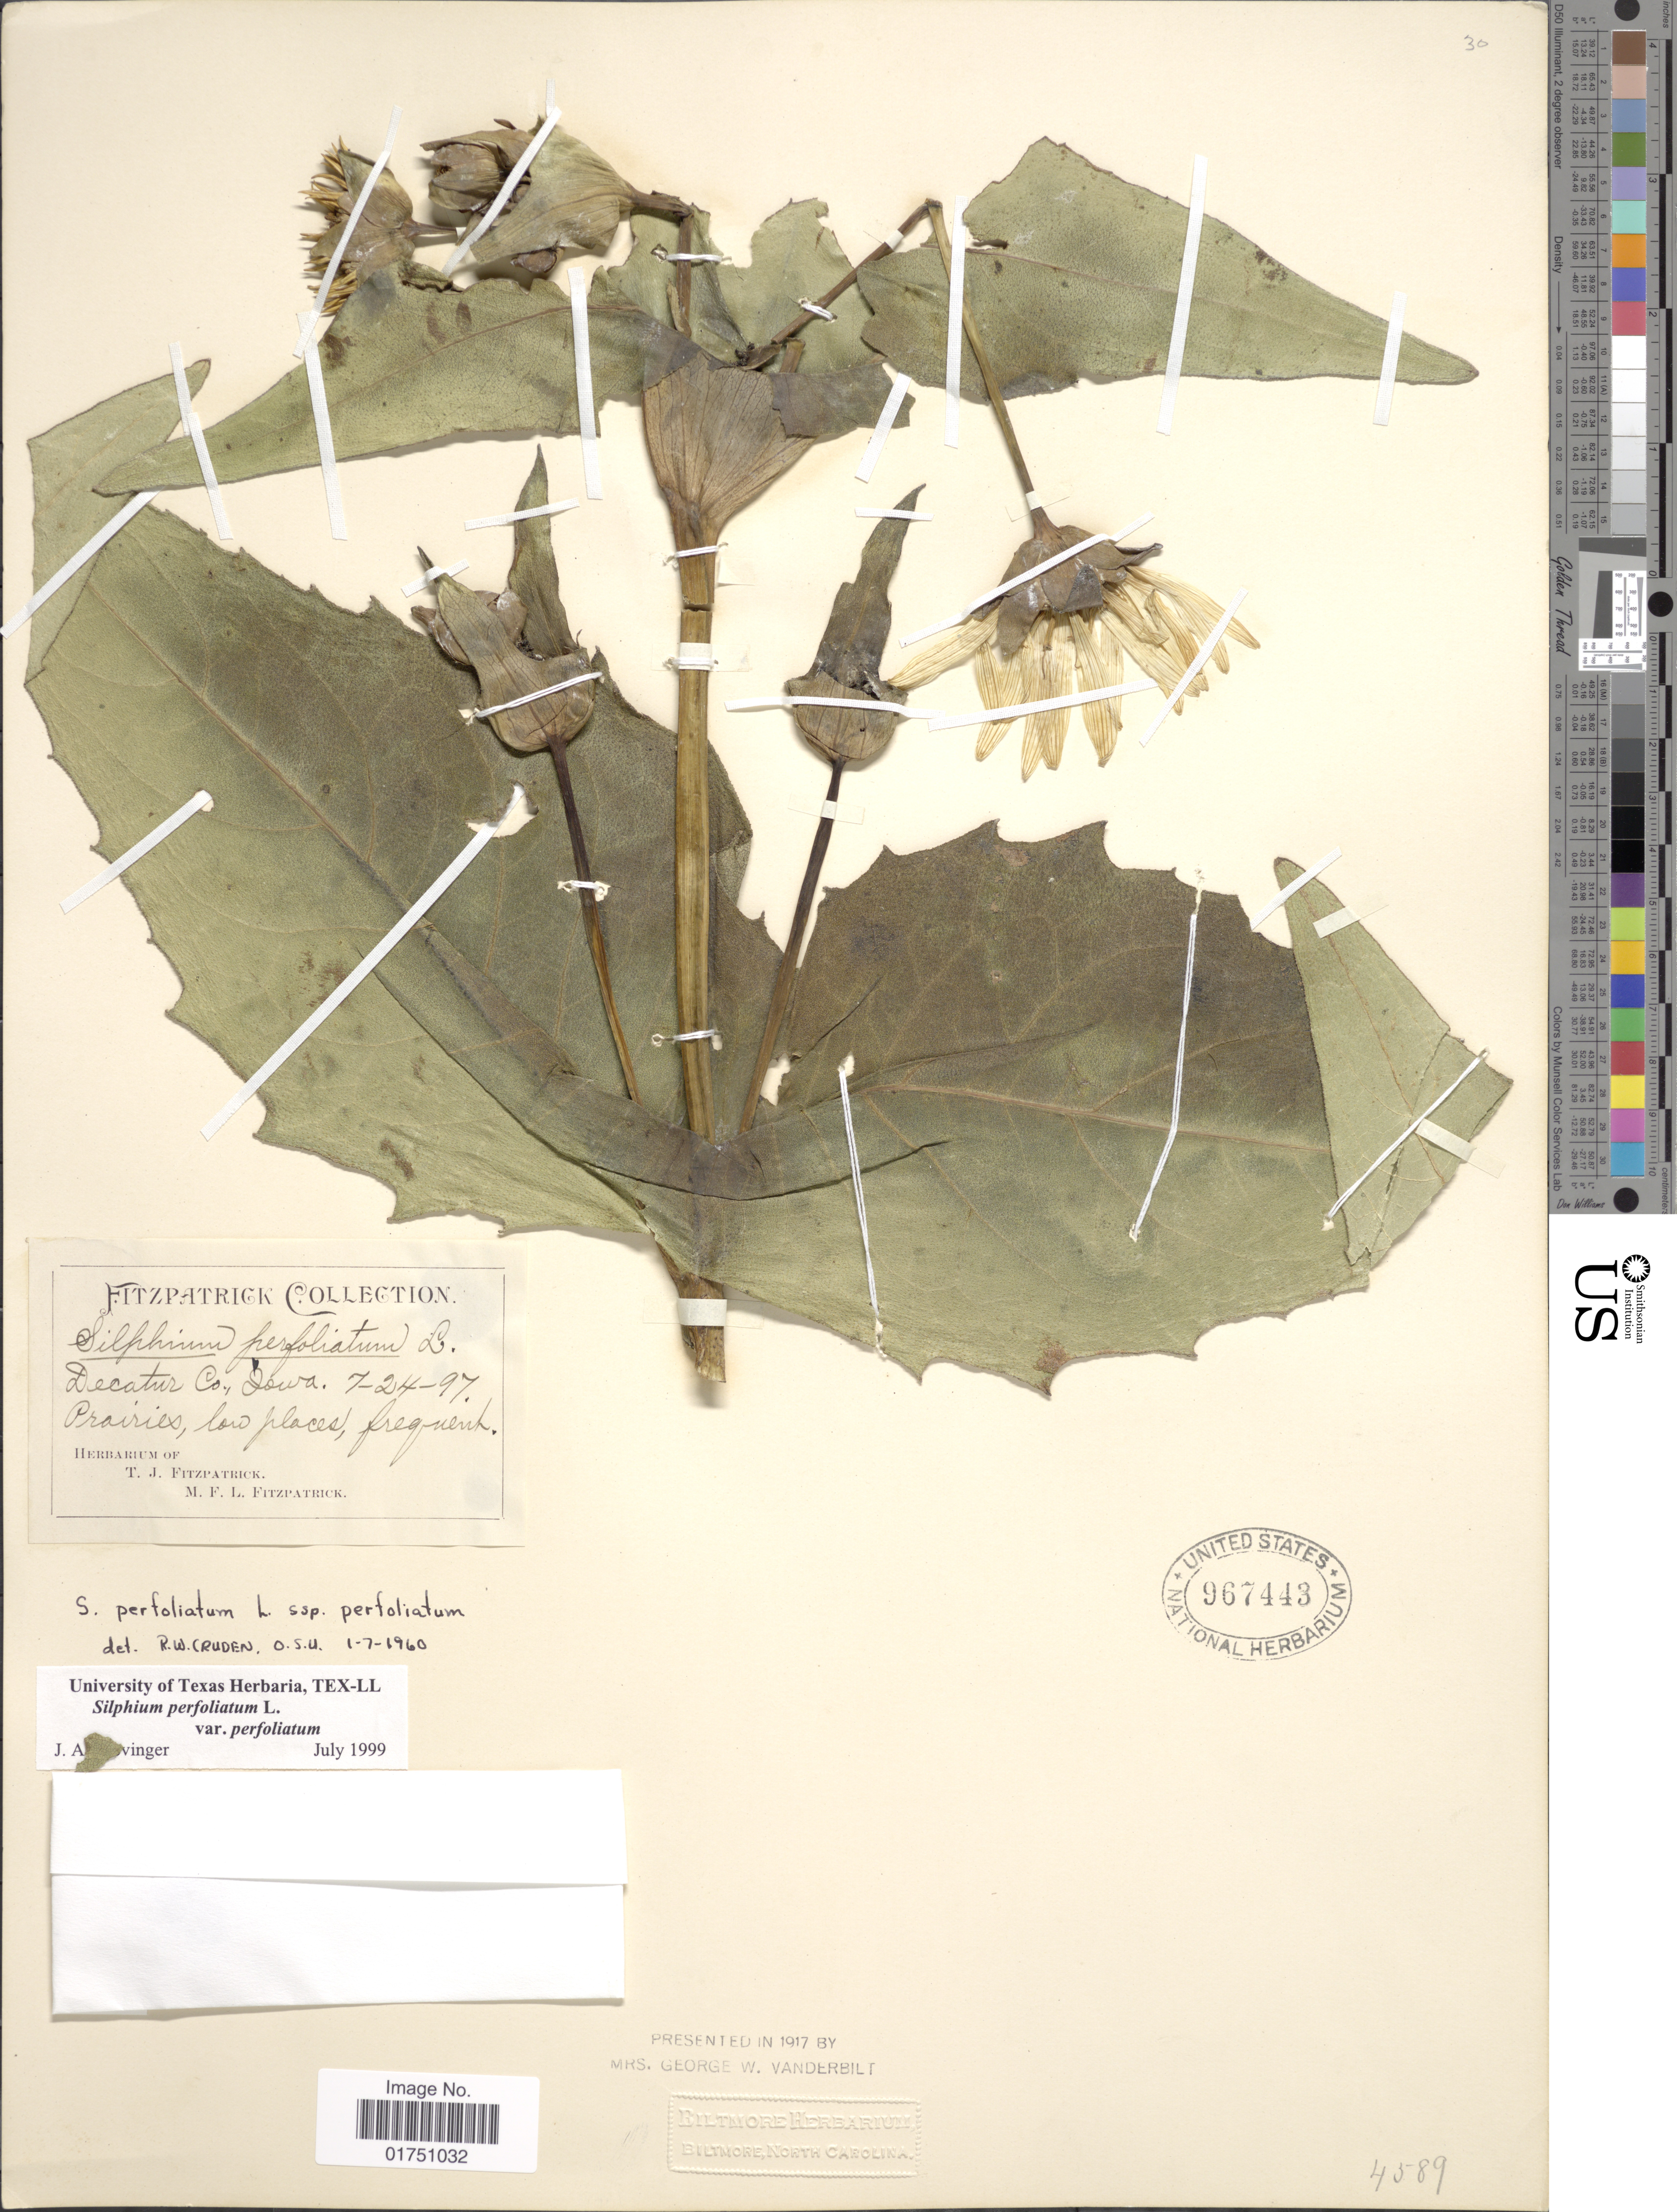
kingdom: Plantae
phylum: Tracheophyta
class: Magnoliopsida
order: Asterales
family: Asteraceae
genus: Silphium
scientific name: Silphium perfoliatum var. perfoliatum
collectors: ex herb. T. J. Fitzpatrick M. F. L. Fitzpatrick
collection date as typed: Transcribed d/m/y: 24/7/97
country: United States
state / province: Iowa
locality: Decatur Co., Iowa. Praries, low places, frequent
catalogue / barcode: US 967443